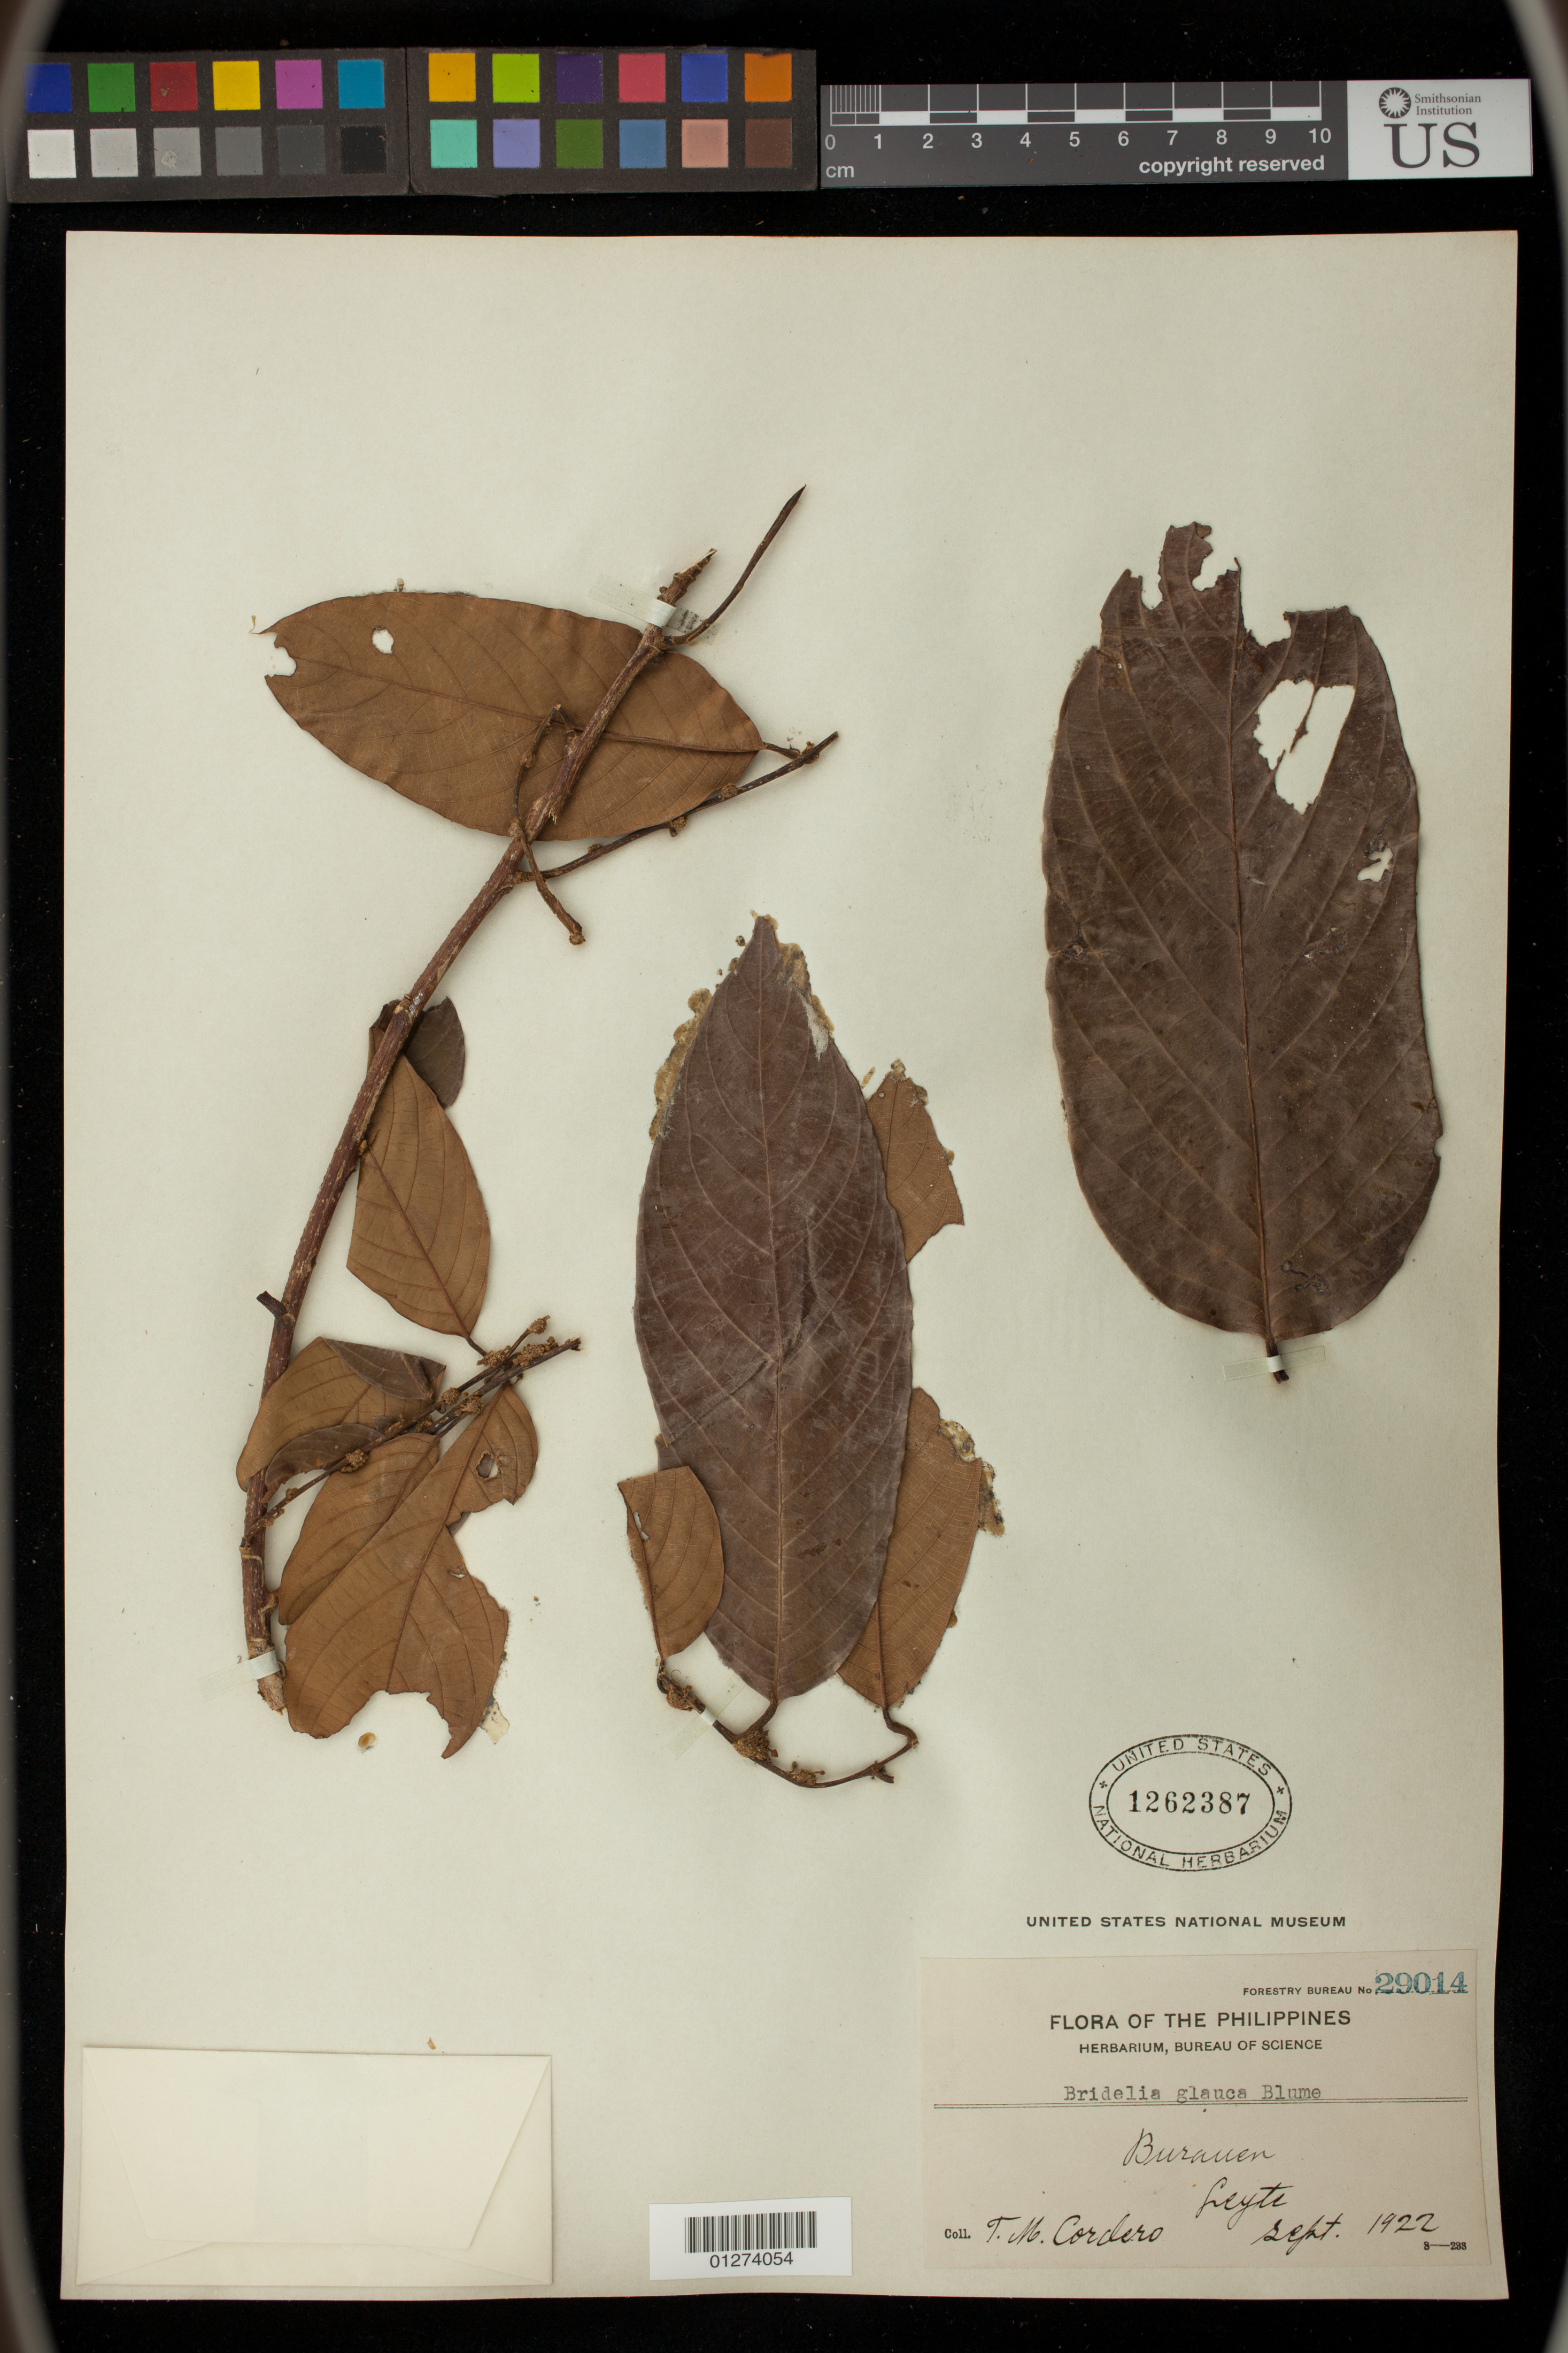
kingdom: Plantae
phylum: Tracheophyta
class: Magnoliopsida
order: Malpighiales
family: Phyllanthaceae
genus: Bridelia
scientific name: Bridelia glauca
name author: Blume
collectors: T. Cordera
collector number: For. Bur. 29014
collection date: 1922-09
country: Philippines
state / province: Eastern Visayas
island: Leyte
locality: Burauen, Leyte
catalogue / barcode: US 1262387